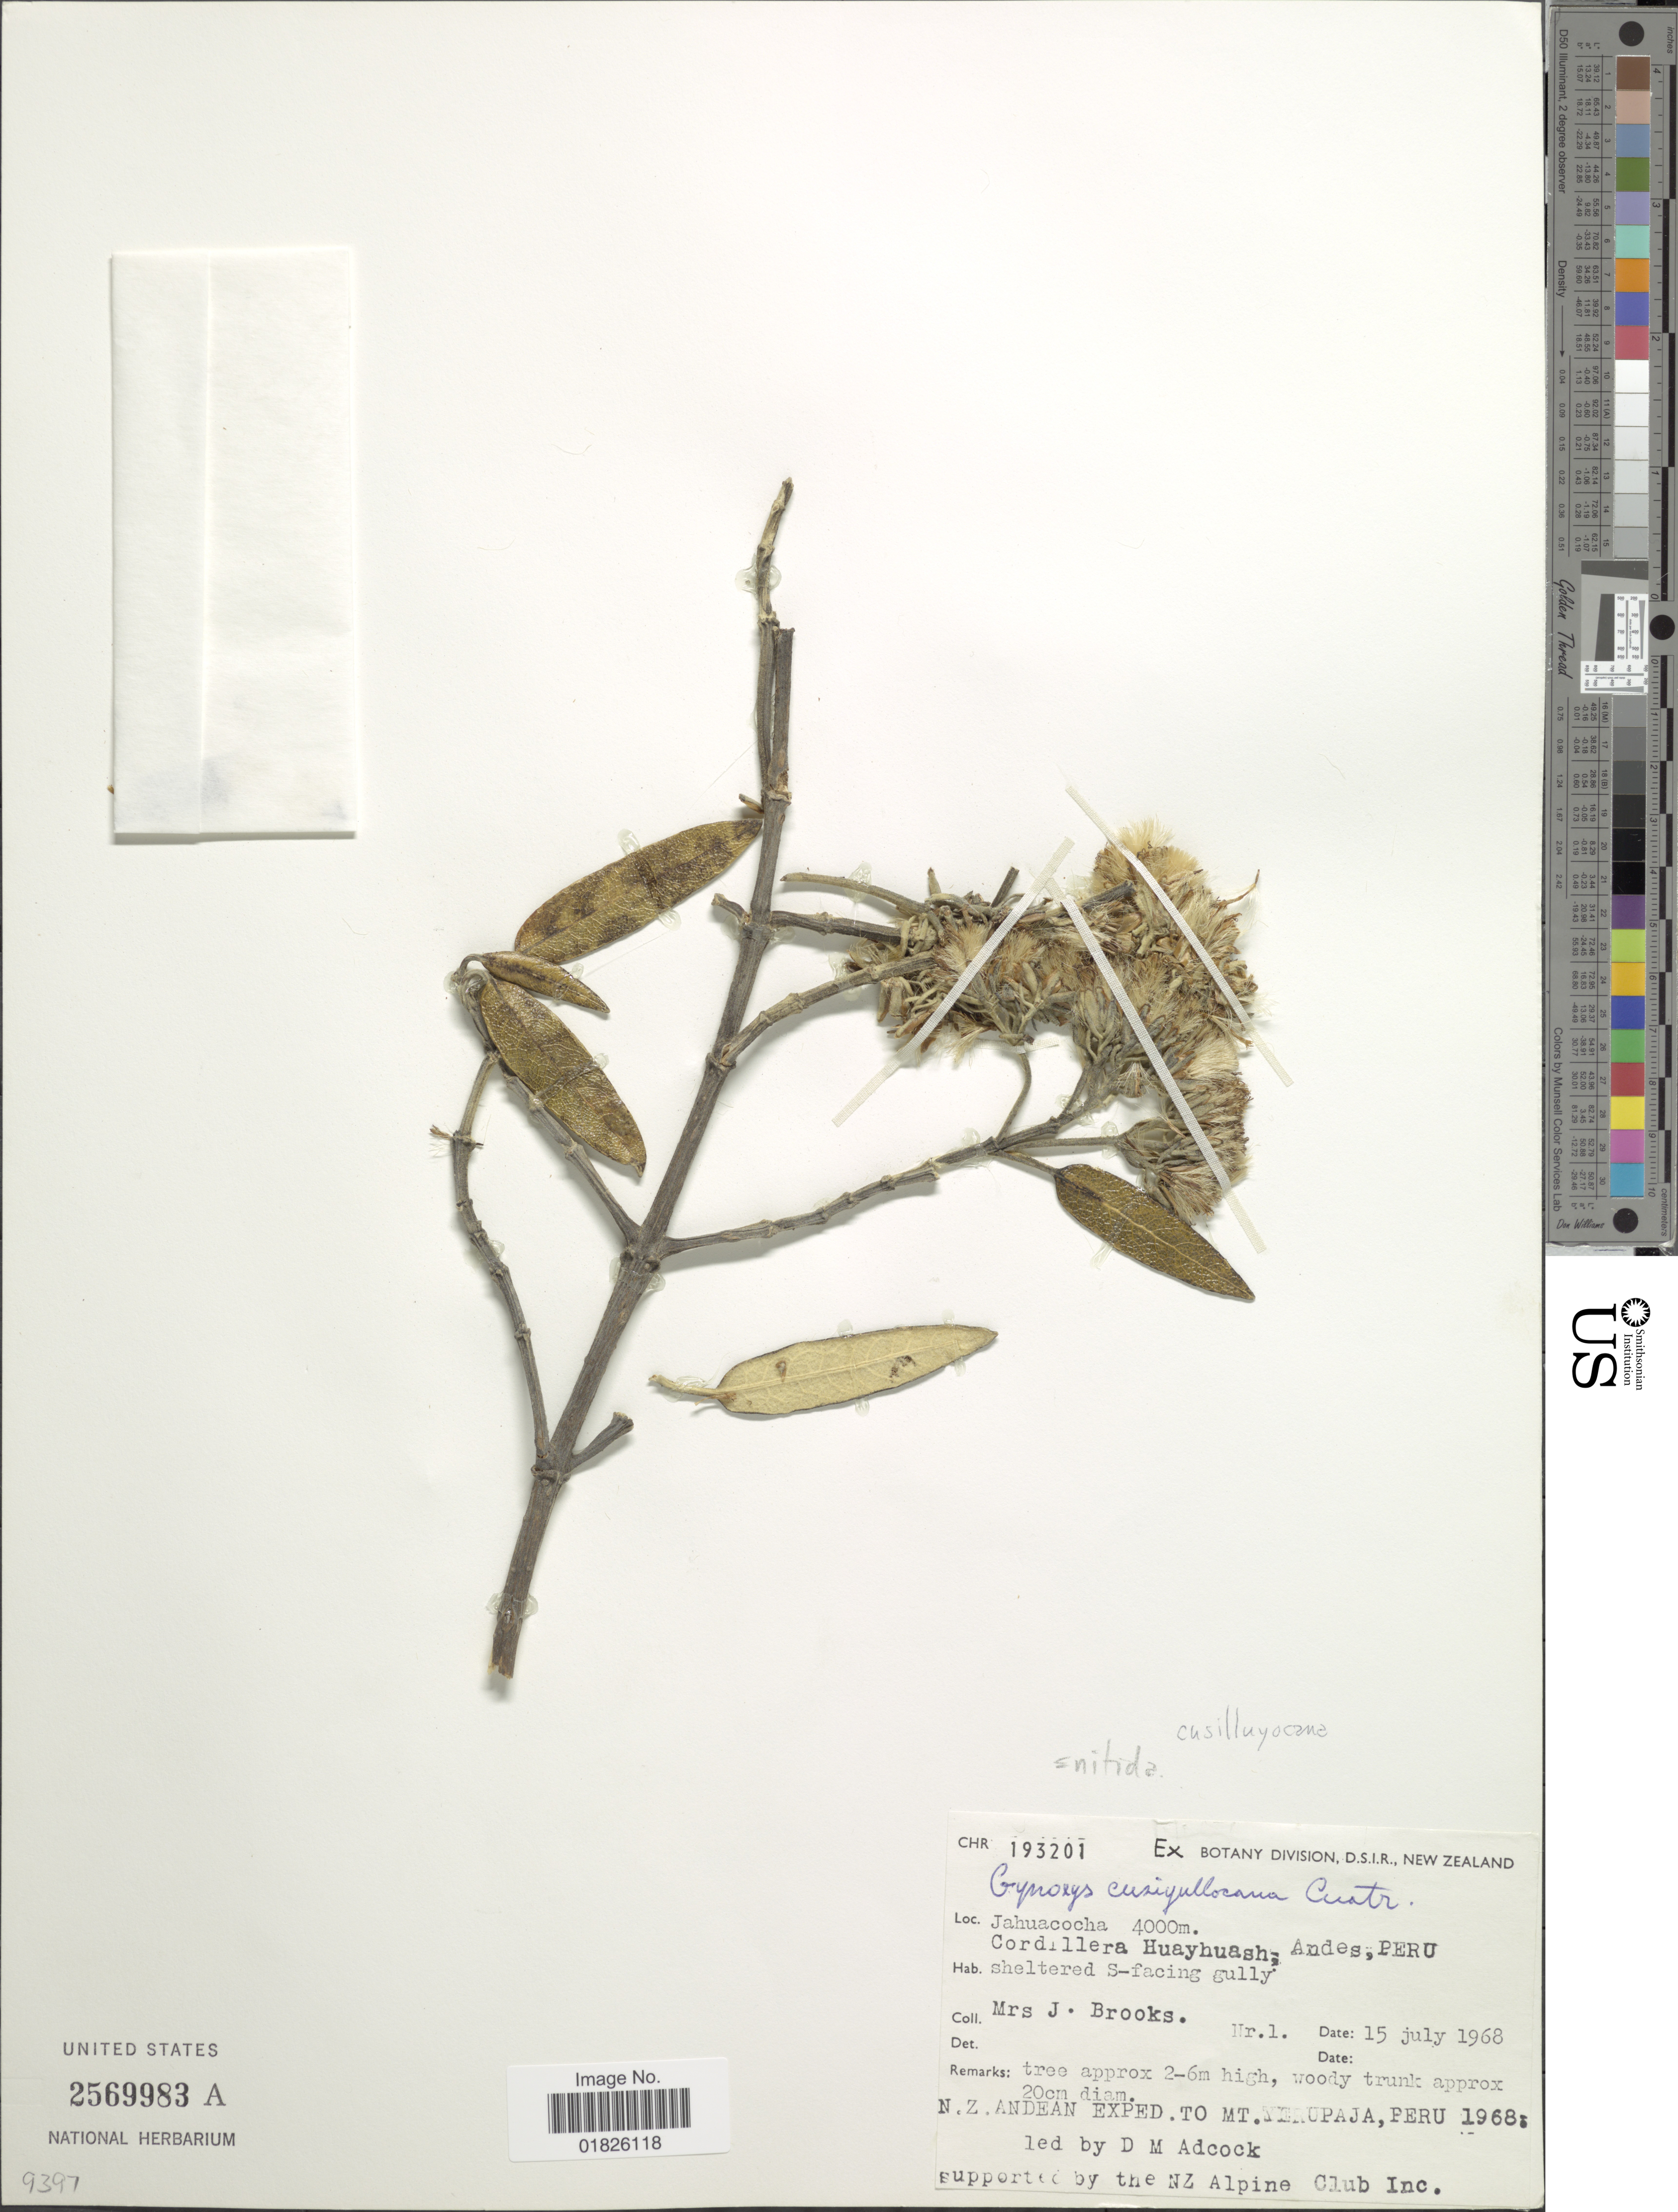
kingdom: Plantae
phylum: Tracheophyta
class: Magnoliopsida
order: Asterales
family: Asteraceae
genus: Gynoxys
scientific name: Gynoxys cusilluyocana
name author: Cuatrec.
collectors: J. Brooks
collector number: CHR 193201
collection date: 1968-07-15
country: Peru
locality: Jahuacocha. Cordillera Huayhuash, Andes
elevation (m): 4000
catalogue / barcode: US 2569983A